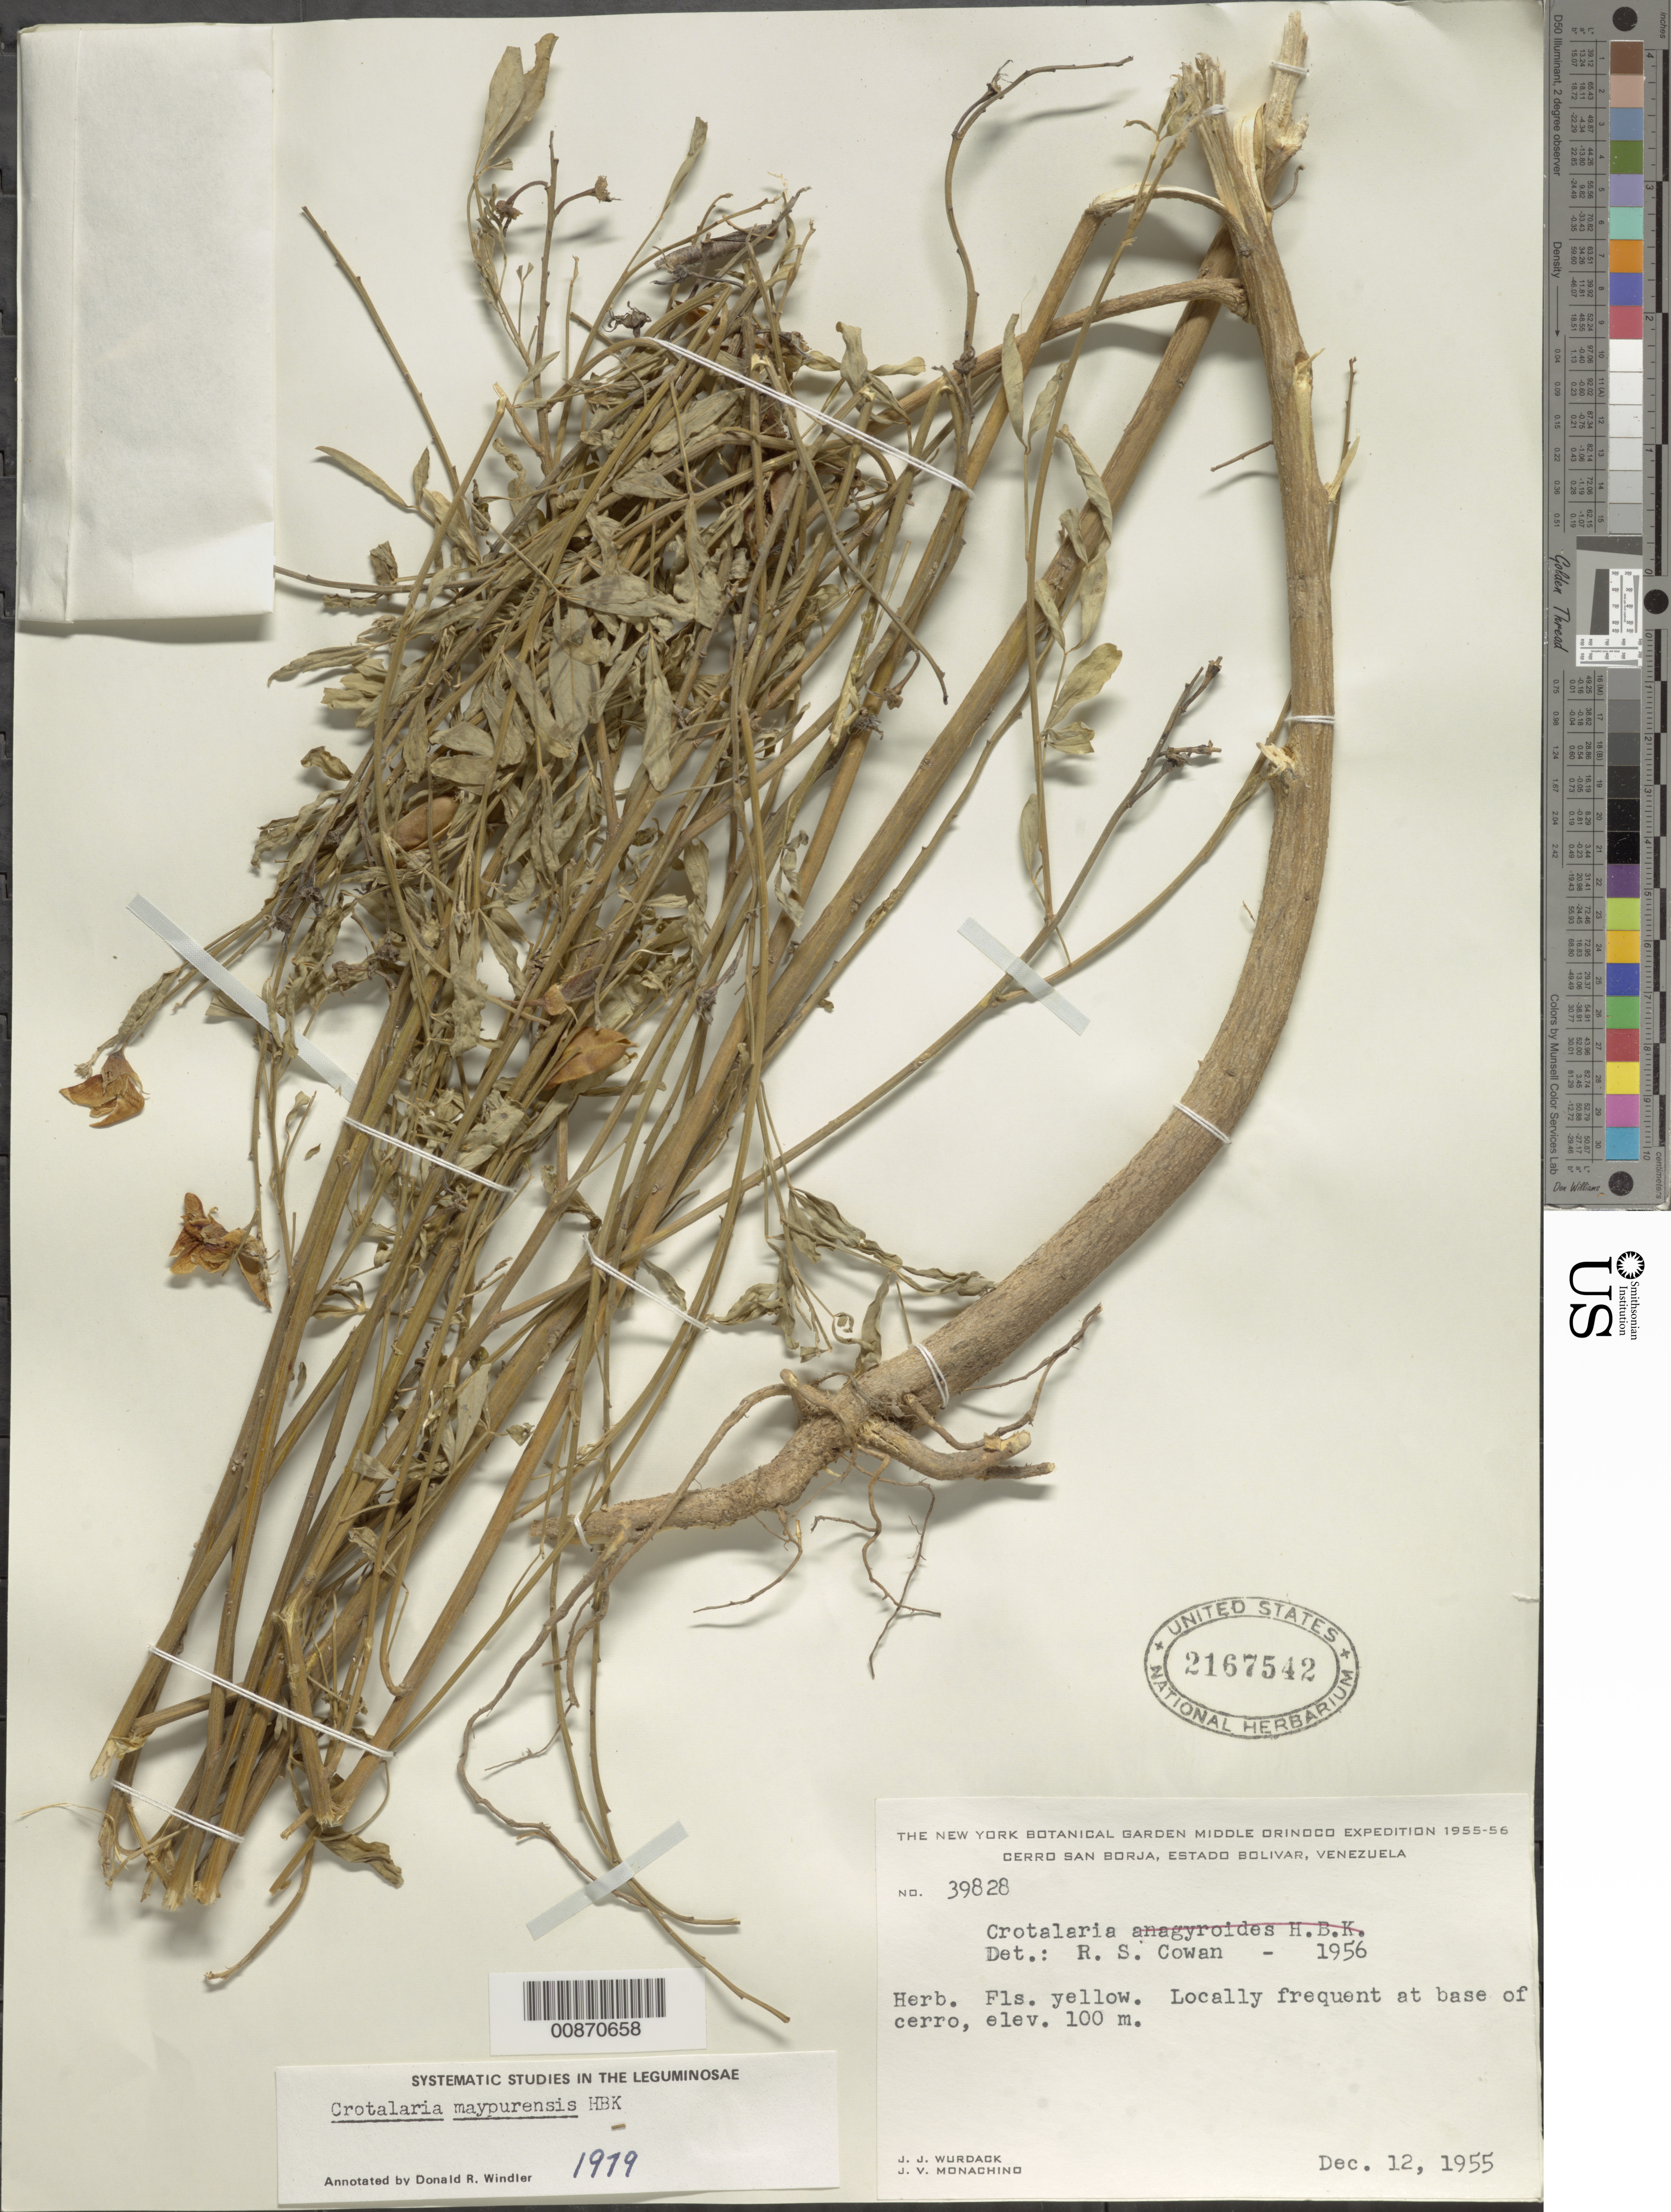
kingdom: Plantae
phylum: Tracheophyta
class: Magnoliopsida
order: Fabales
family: Fabaceae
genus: Crotalaria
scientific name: Crotalaria maypurensis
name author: Kunth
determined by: Windler, D. R.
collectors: J. J. Wurdack & J. V. Monachino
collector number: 39828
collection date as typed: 12-Dec-55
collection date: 1955-12-12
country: Venezuela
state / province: Bolívar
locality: Cerro San Borja, Río Orinoco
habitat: Base of cerro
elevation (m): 100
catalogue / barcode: US 2167542